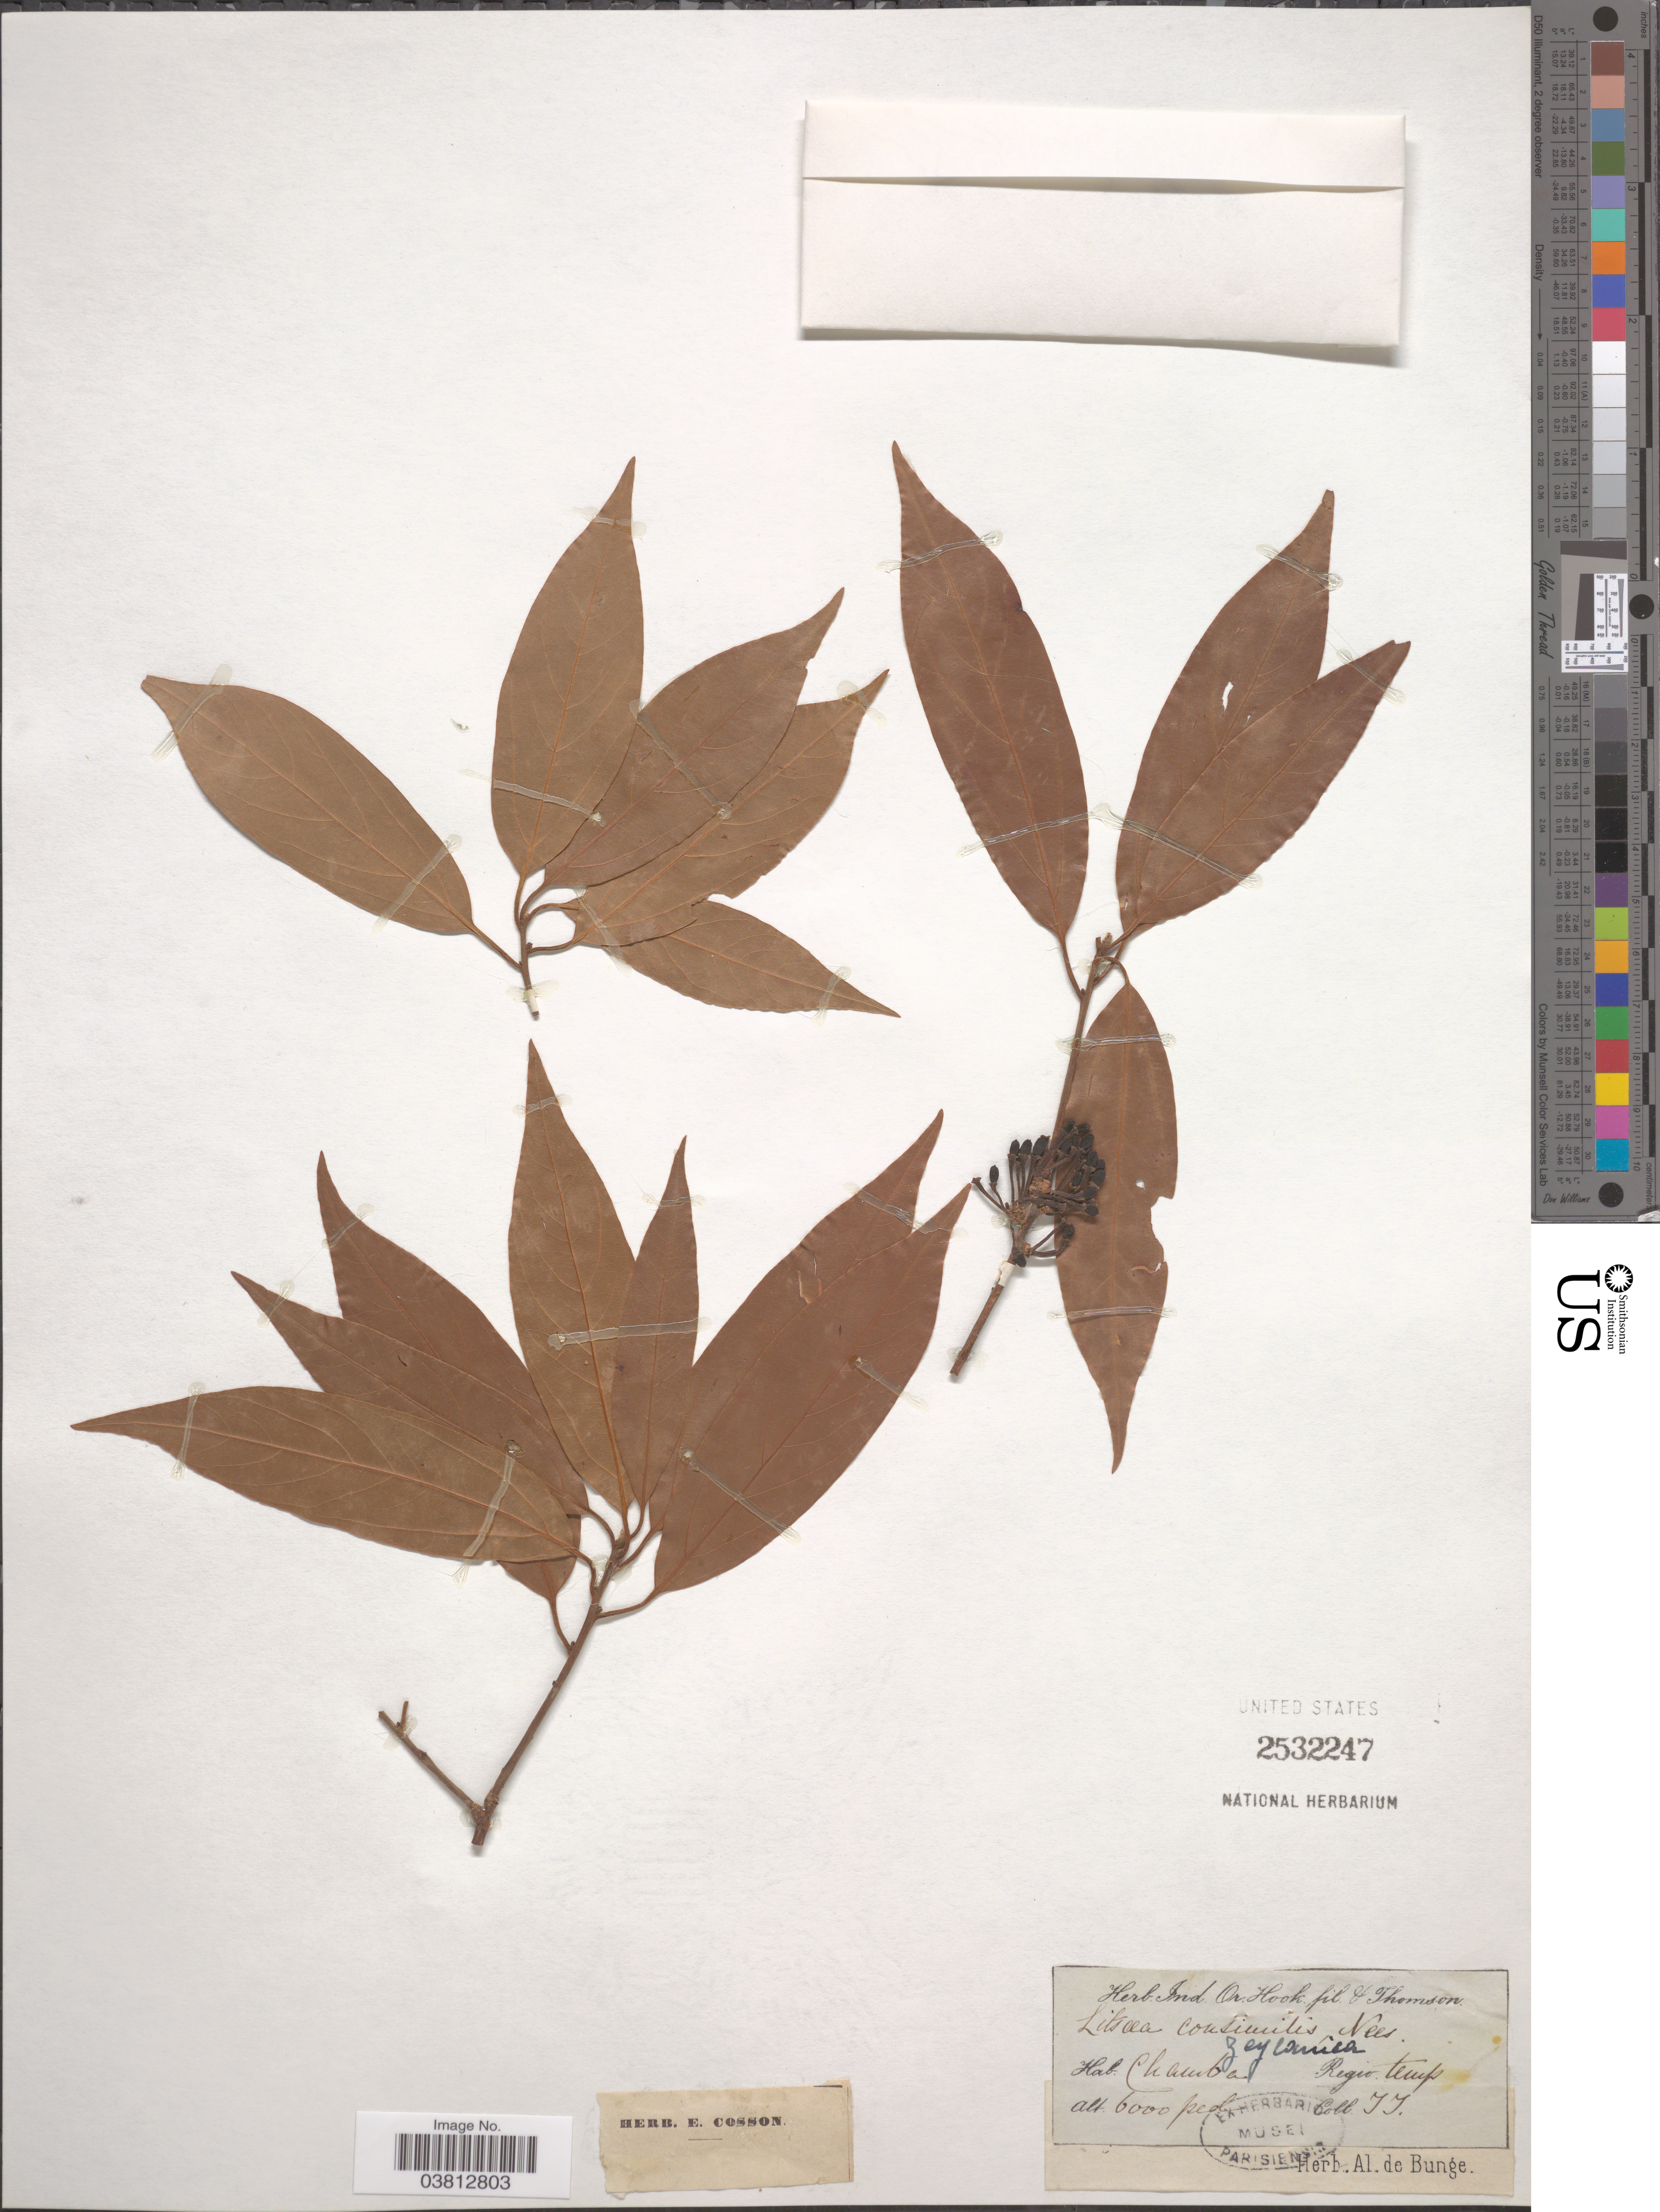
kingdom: Plantae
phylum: Tracheophyta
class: Magnoliopsida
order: Laurales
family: Lauraceae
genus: Neolitsea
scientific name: Neolitsea zeylanica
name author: (Nees & T. Nees) Merr.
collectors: T. Thomson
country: India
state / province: Himachal Pradesh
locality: Chambal. Regio. Trop.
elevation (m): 1829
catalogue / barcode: US 2532247